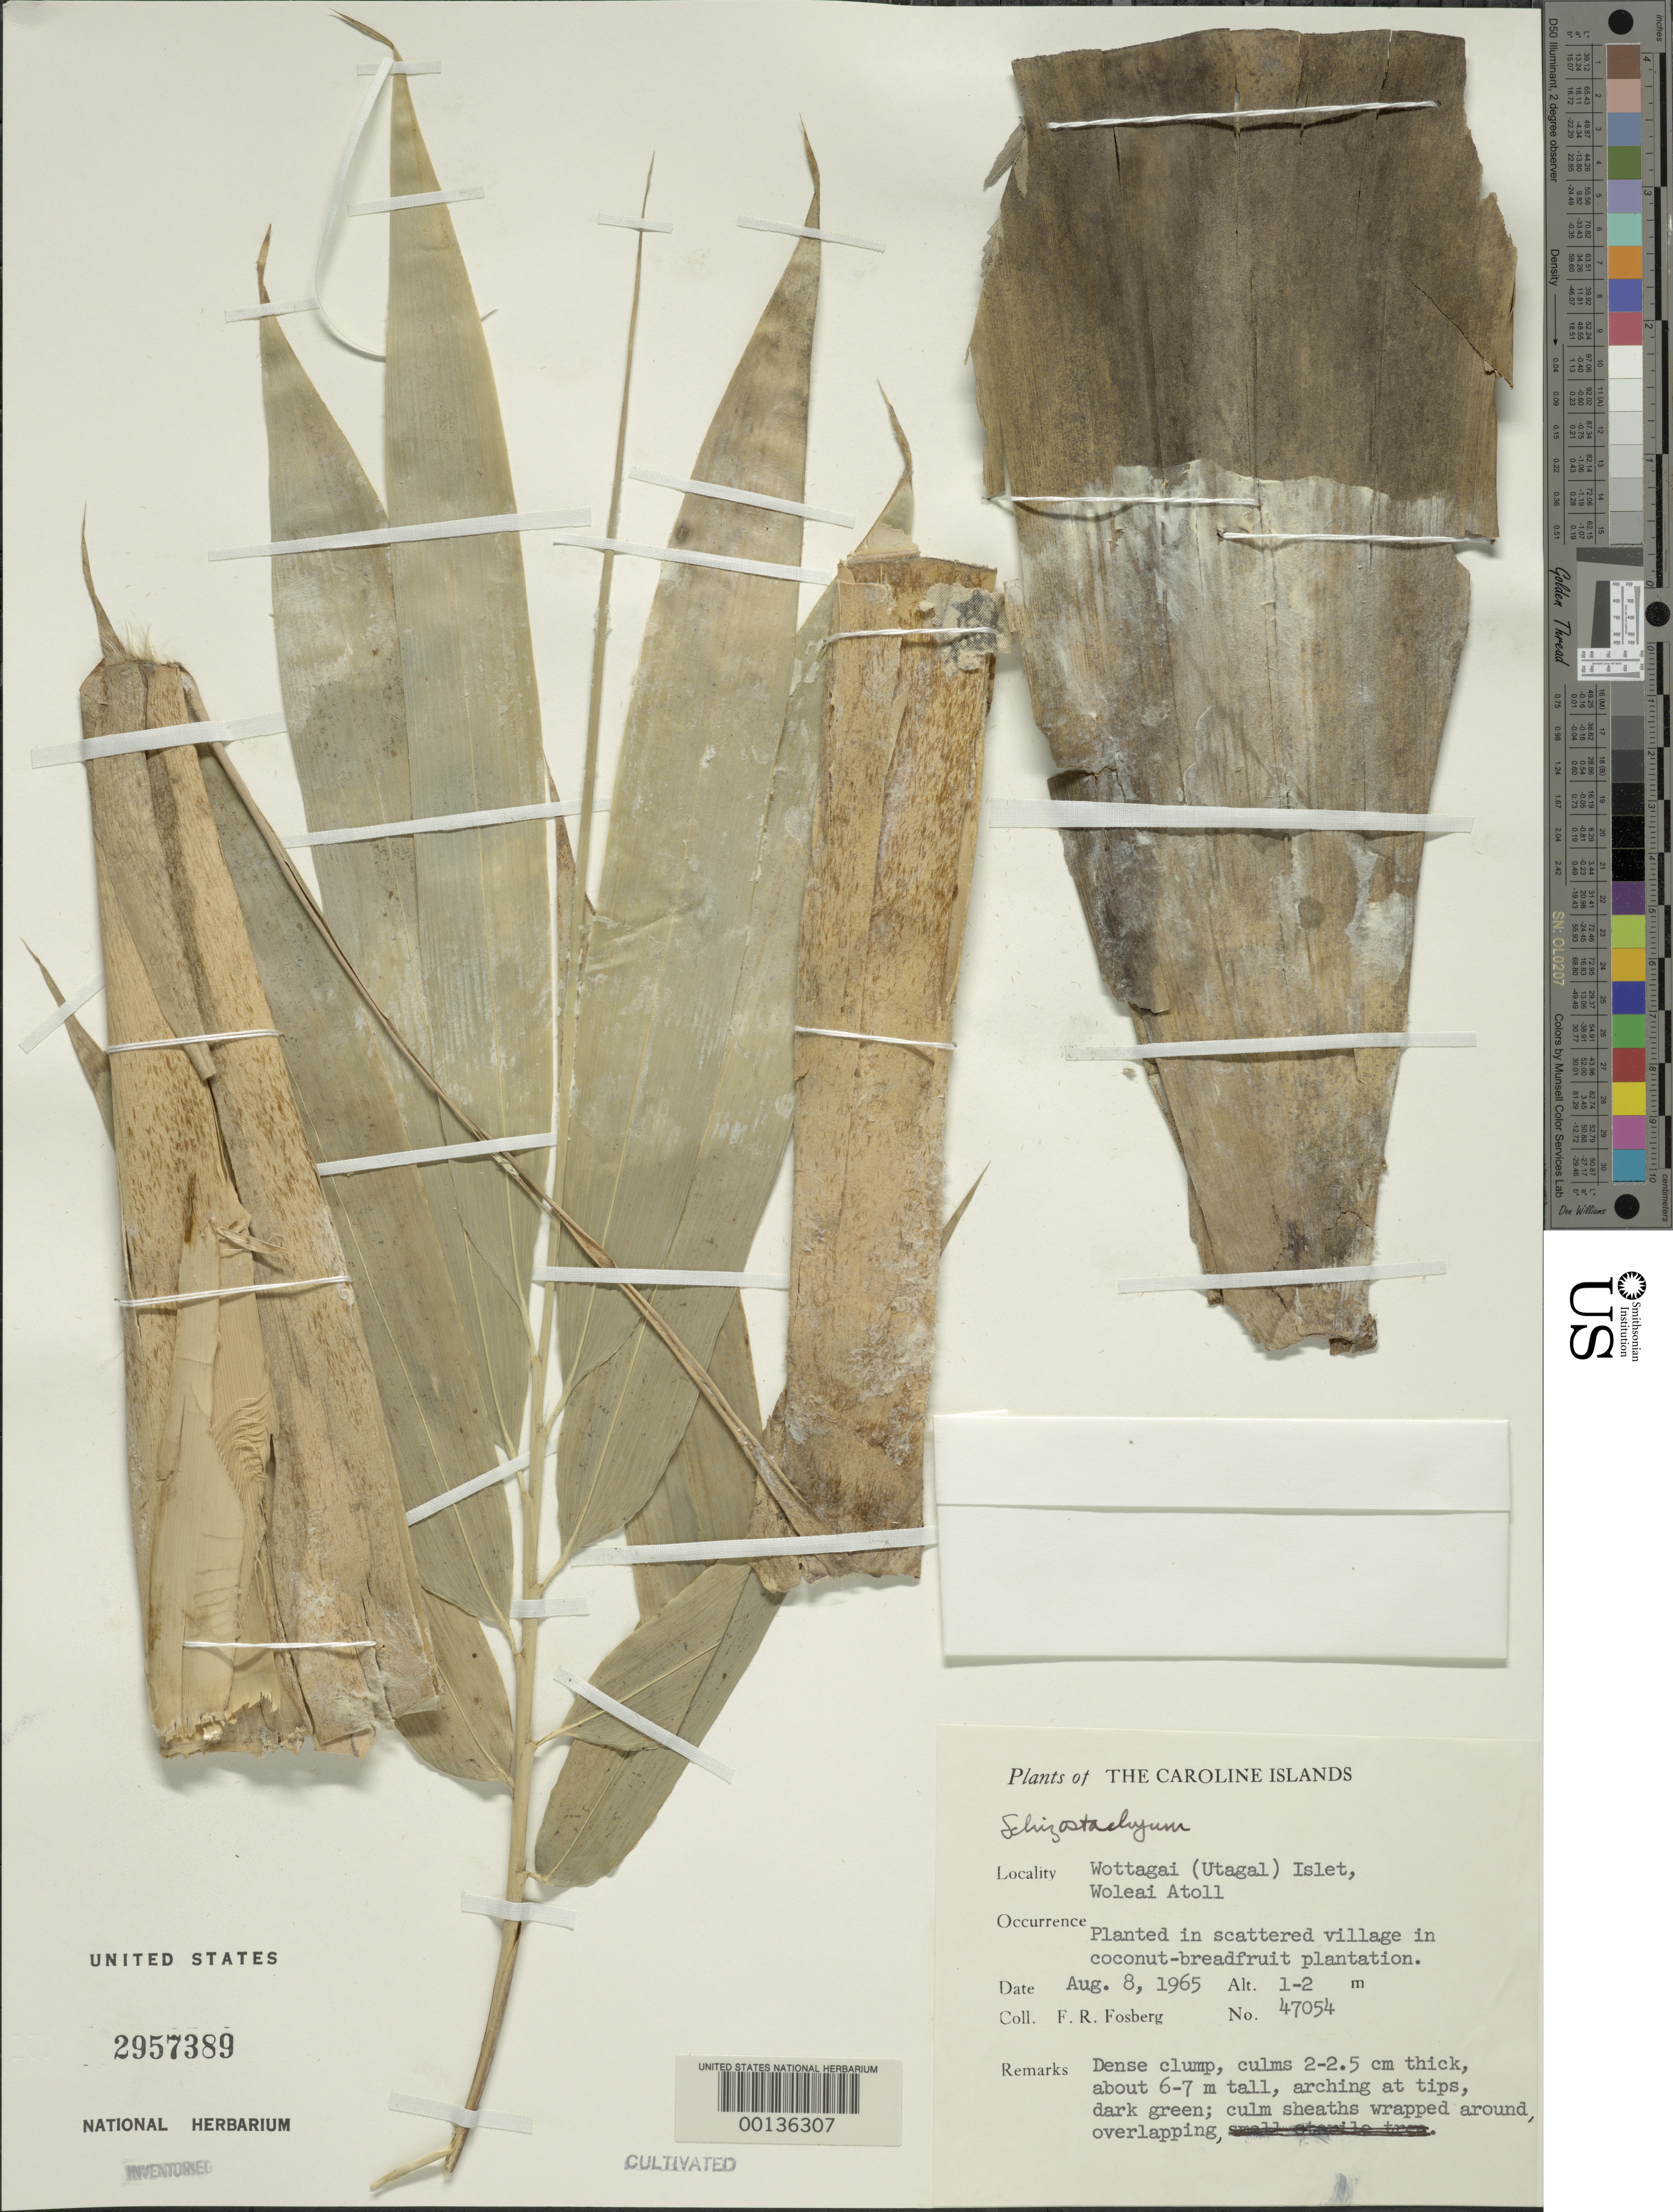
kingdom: Plantae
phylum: Tracheophyta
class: Liliopsida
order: Poales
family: Poaceae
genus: Schizostachyum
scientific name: Schizostachyum sp.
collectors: F. R. Fosberg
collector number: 47054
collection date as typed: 08 Aug 1965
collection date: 1965-08-08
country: Micronesia, Federated States of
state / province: Yap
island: Woleai Atoll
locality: Wottagai Islet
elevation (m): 1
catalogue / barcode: US 2957389